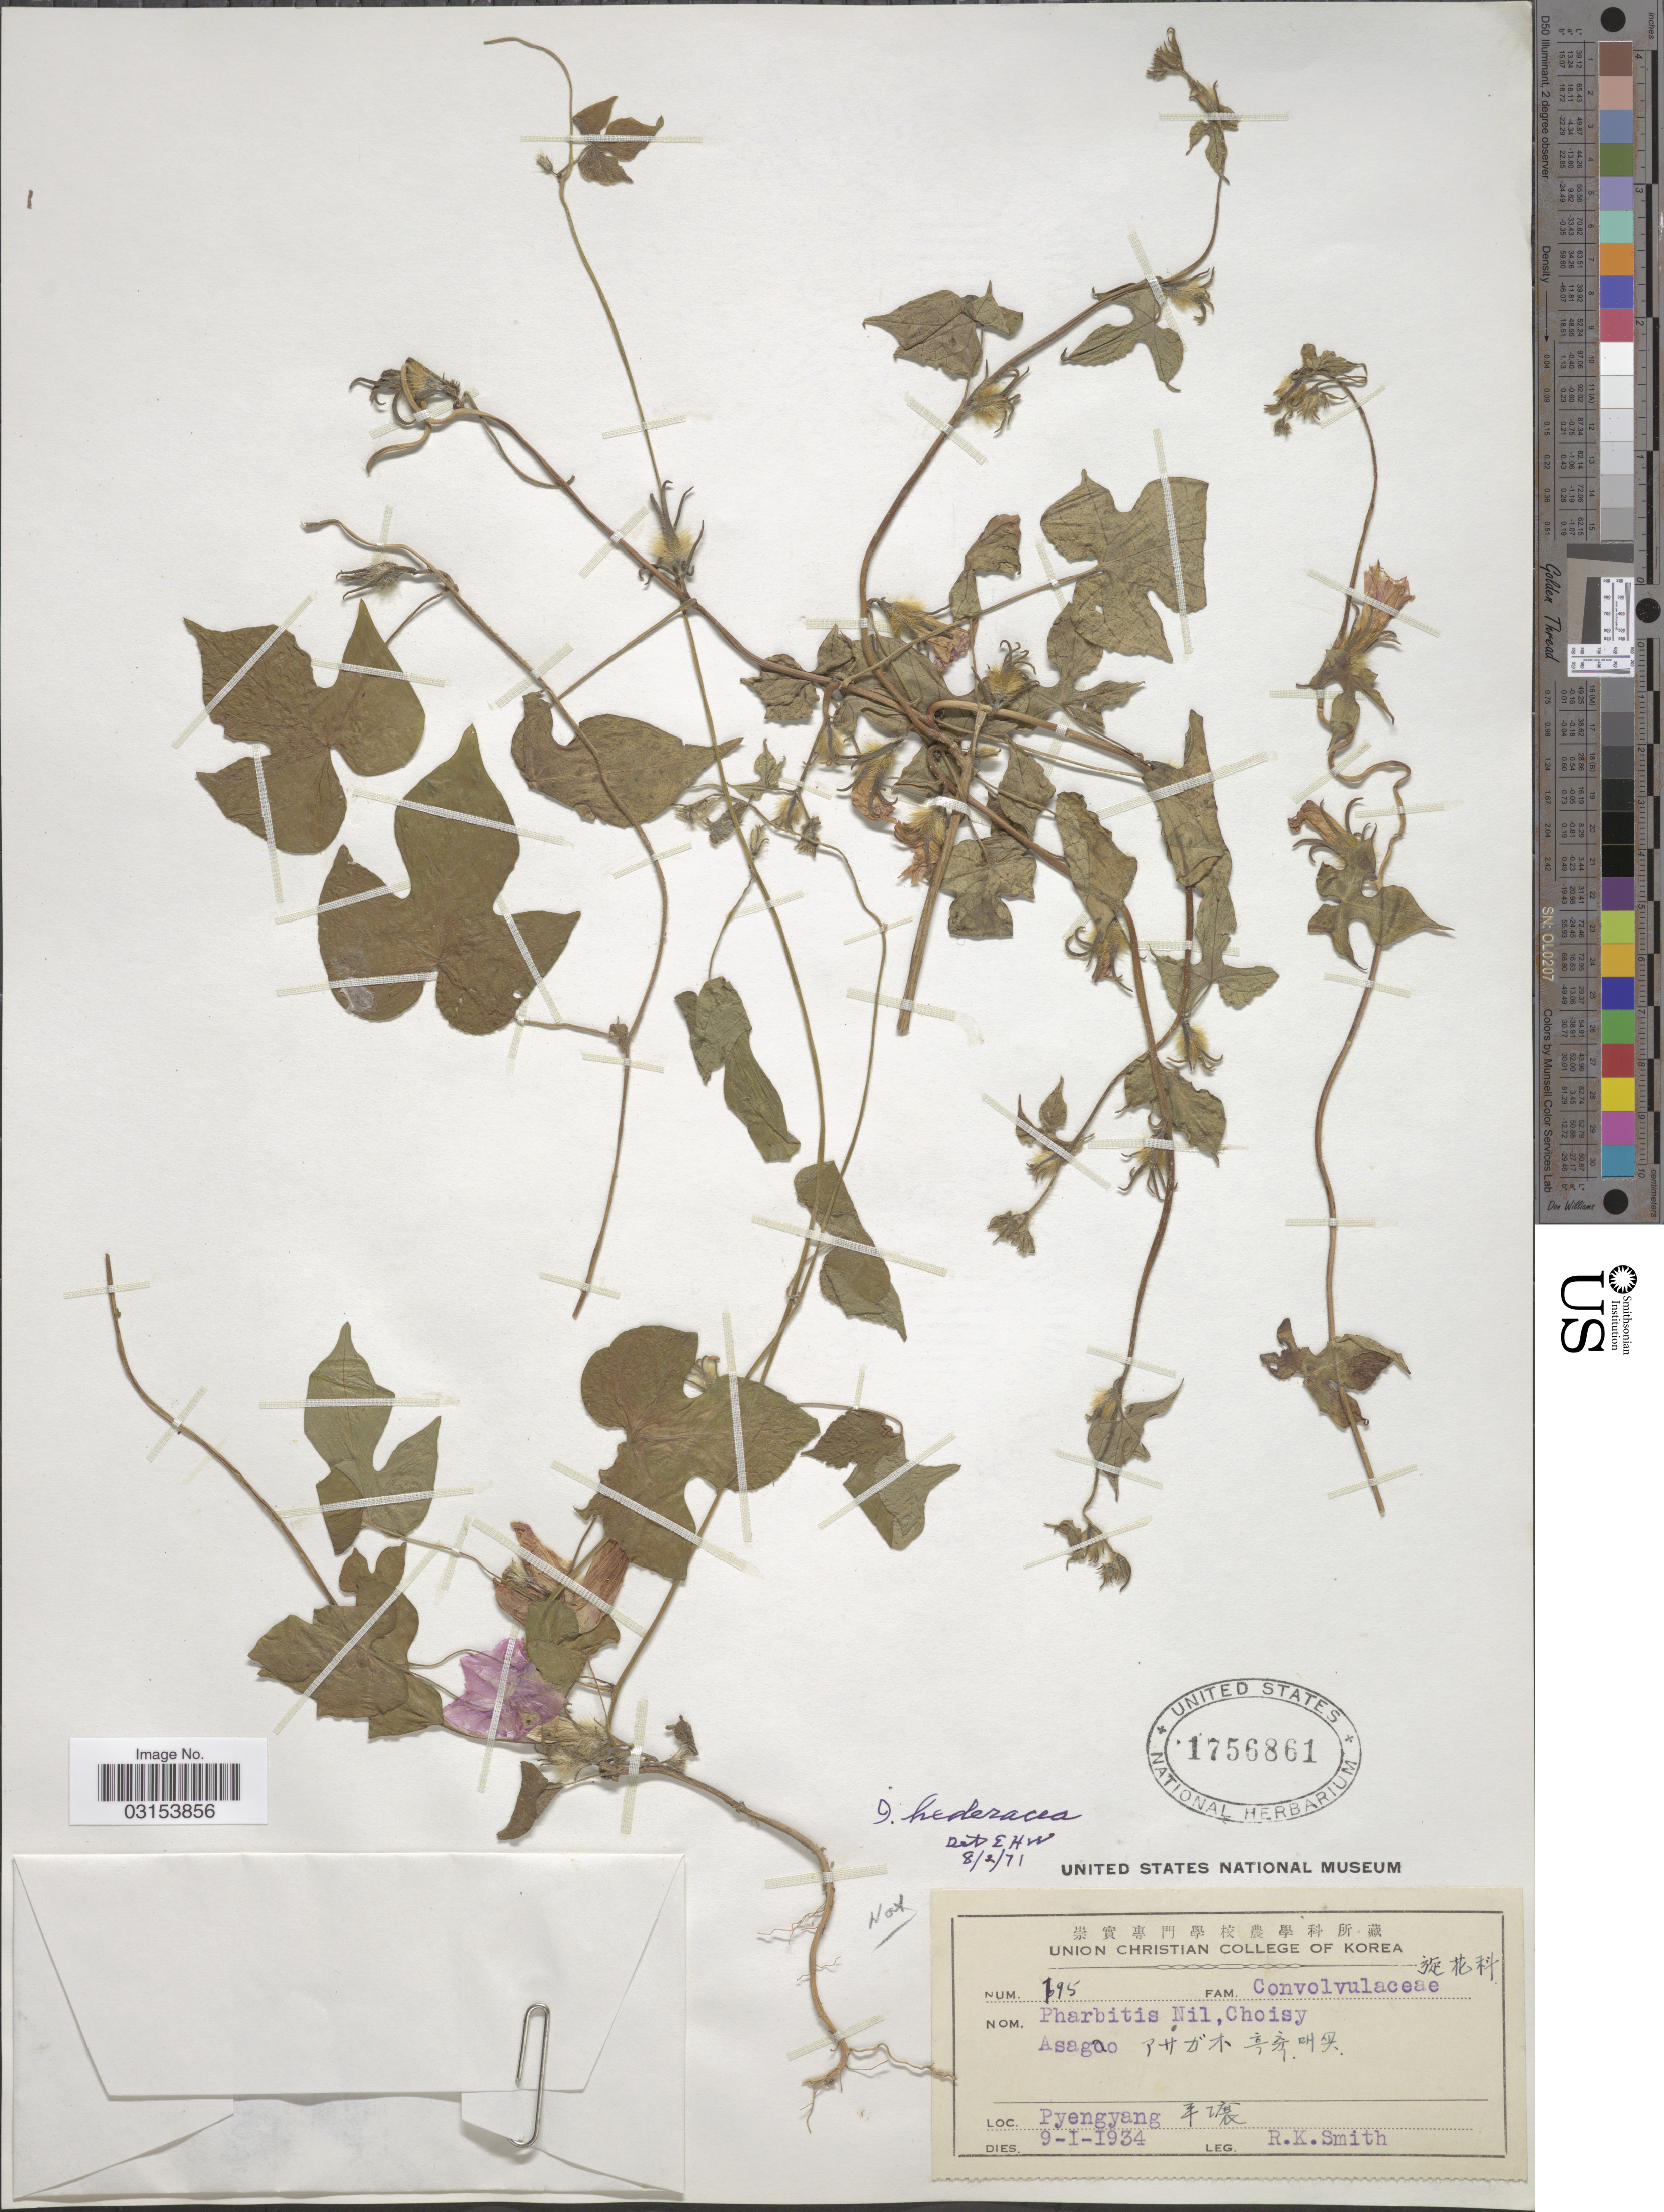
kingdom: Plantae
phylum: Tracheophyta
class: Magnoliopsida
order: Solanales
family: Convolvulaceae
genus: Ipomoea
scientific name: Ipomoea hederacea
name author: Jacq.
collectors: R. Smith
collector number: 195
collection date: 1934-01-09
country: North Korea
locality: Pyengyang.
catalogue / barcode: US 1756861